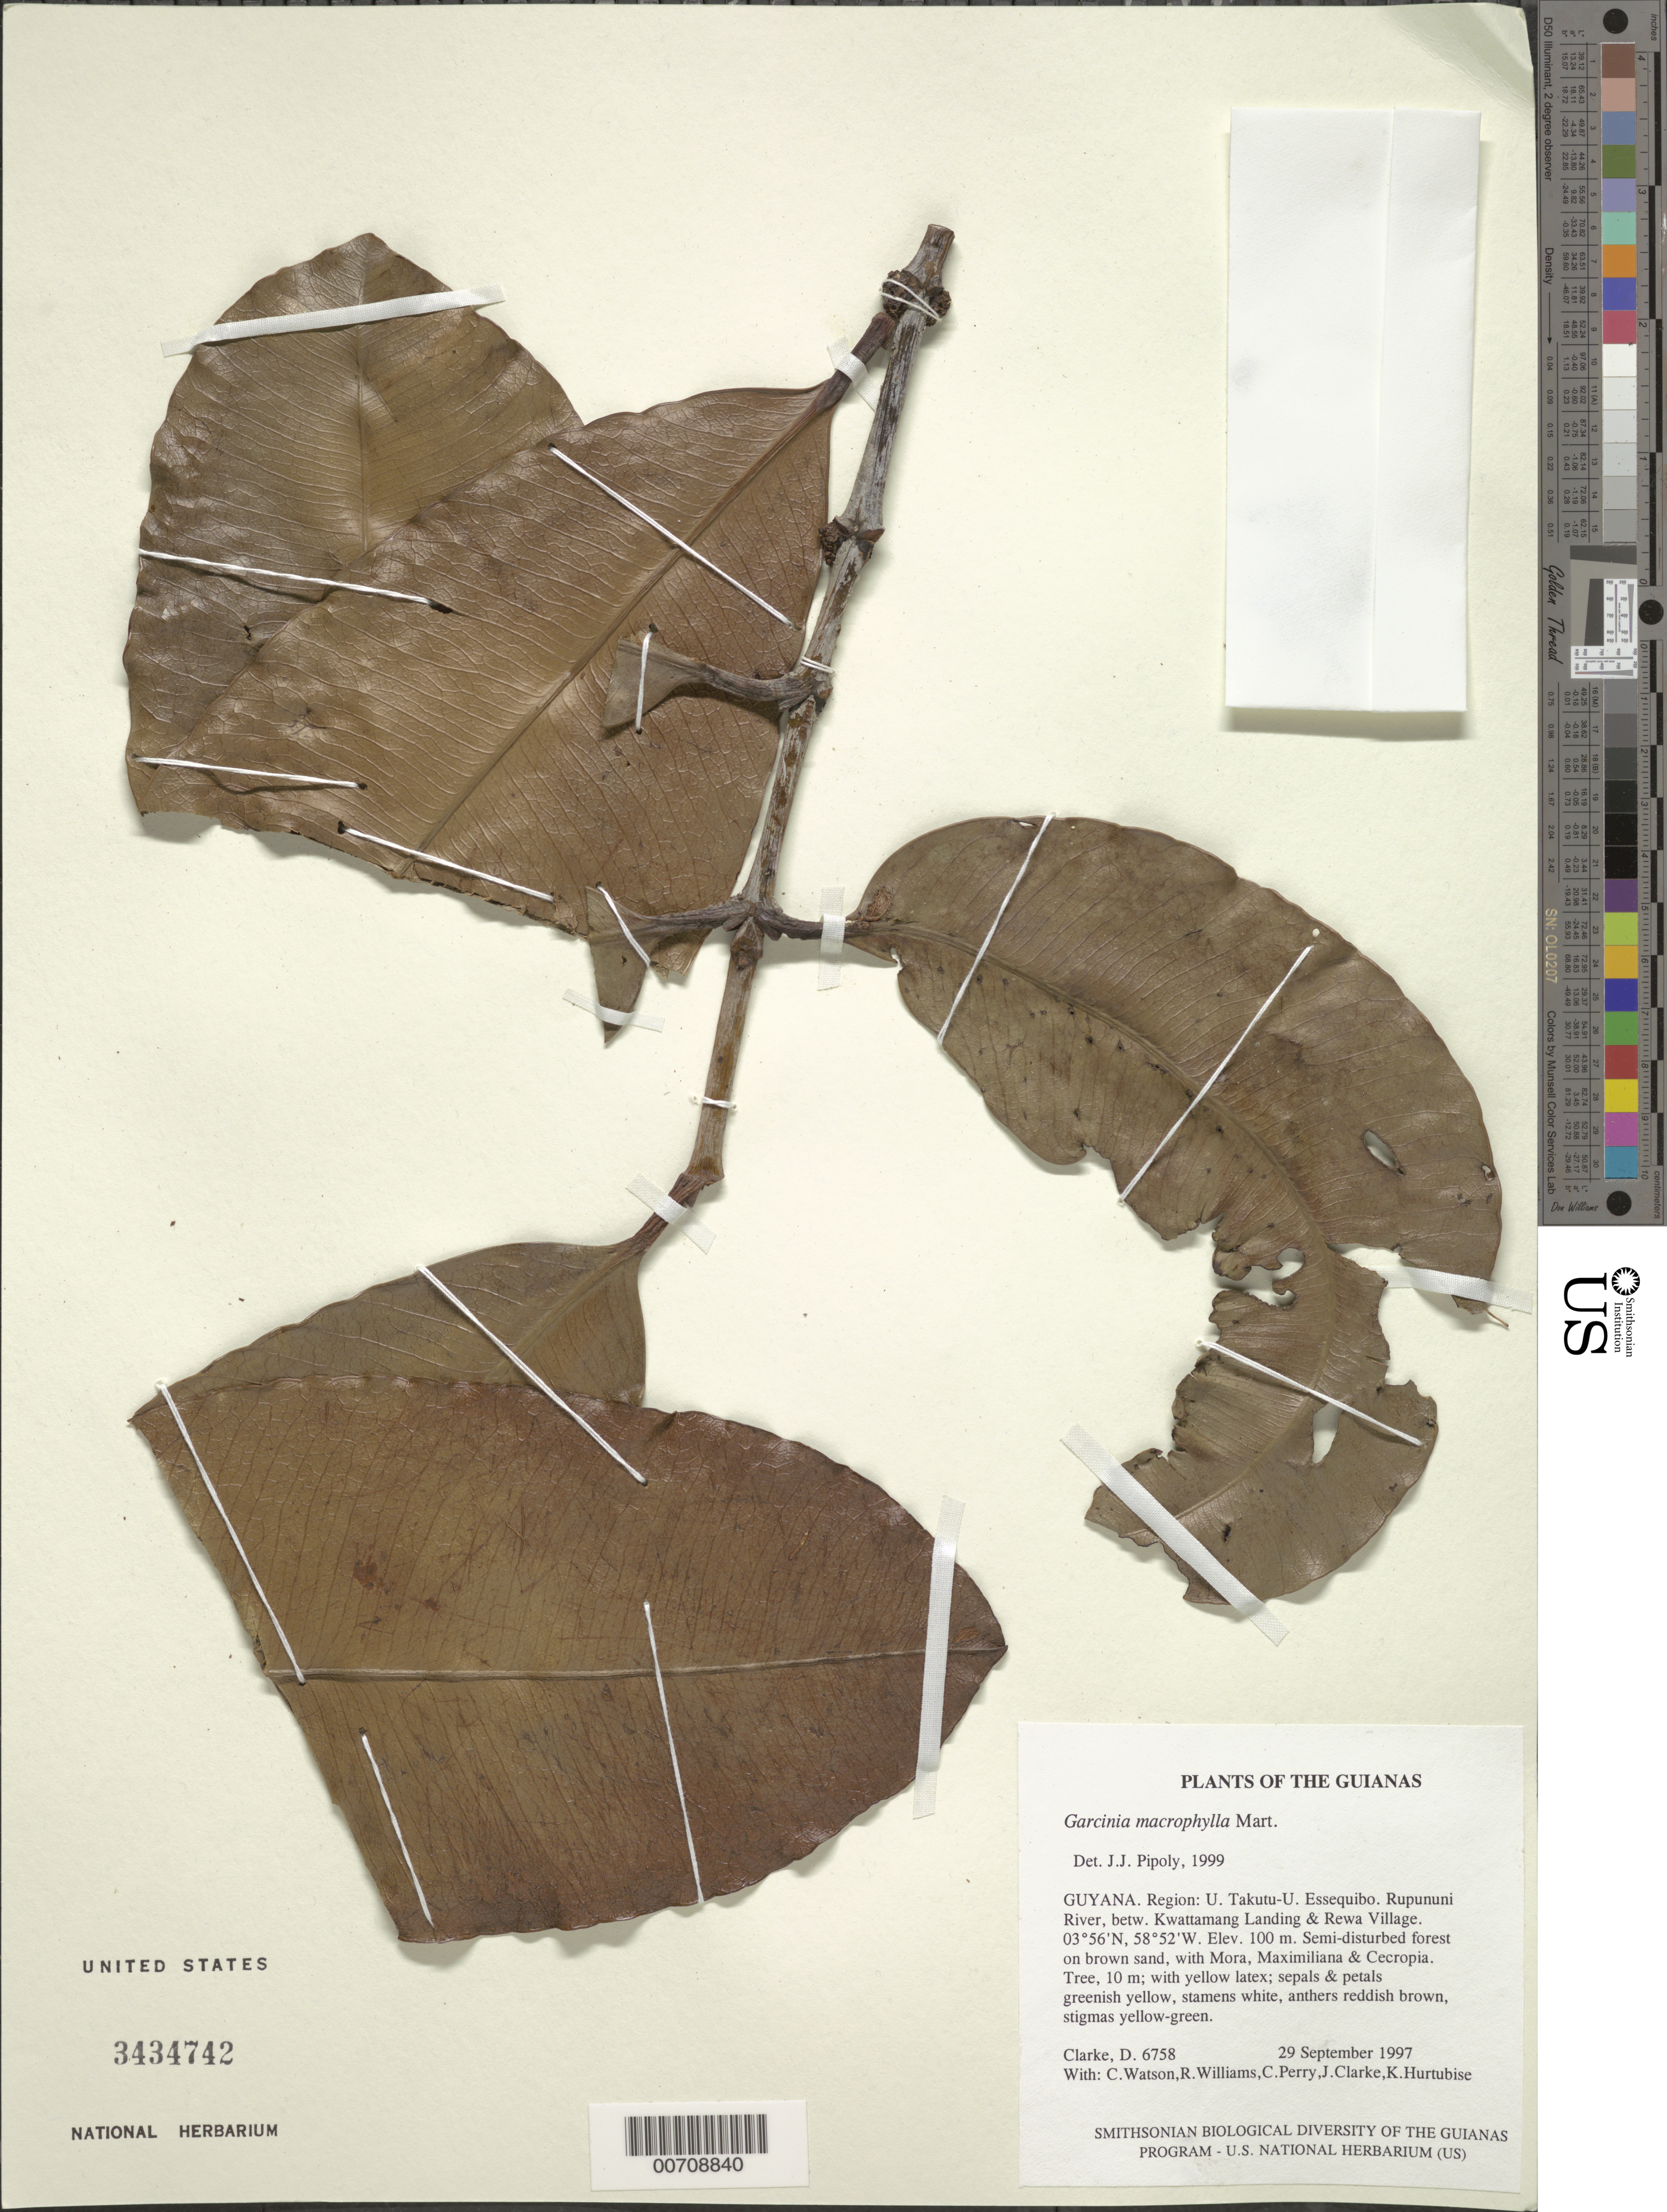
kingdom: Plantae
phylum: Tracheophyta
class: Magnoliopsida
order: Malpighiales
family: Clusiaceae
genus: Garcinia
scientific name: Garcinia macrophylla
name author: Mart.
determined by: Pipoly, J. J., III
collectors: H. D. Clarke, C. Watson, R. Williams, C. Perry, J. Clarke & K. Hurtubise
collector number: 6758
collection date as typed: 29 September 1997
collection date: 1997-09-29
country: Guyana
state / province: U. Takutu-U. Essequibo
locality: Rupununi River, betw. Kwattamang Landing & Rewa Village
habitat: Semi-disturbed forest on brown sand, with Mora, Maximiliana & Cecropia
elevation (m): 100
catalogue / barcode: US 3434742